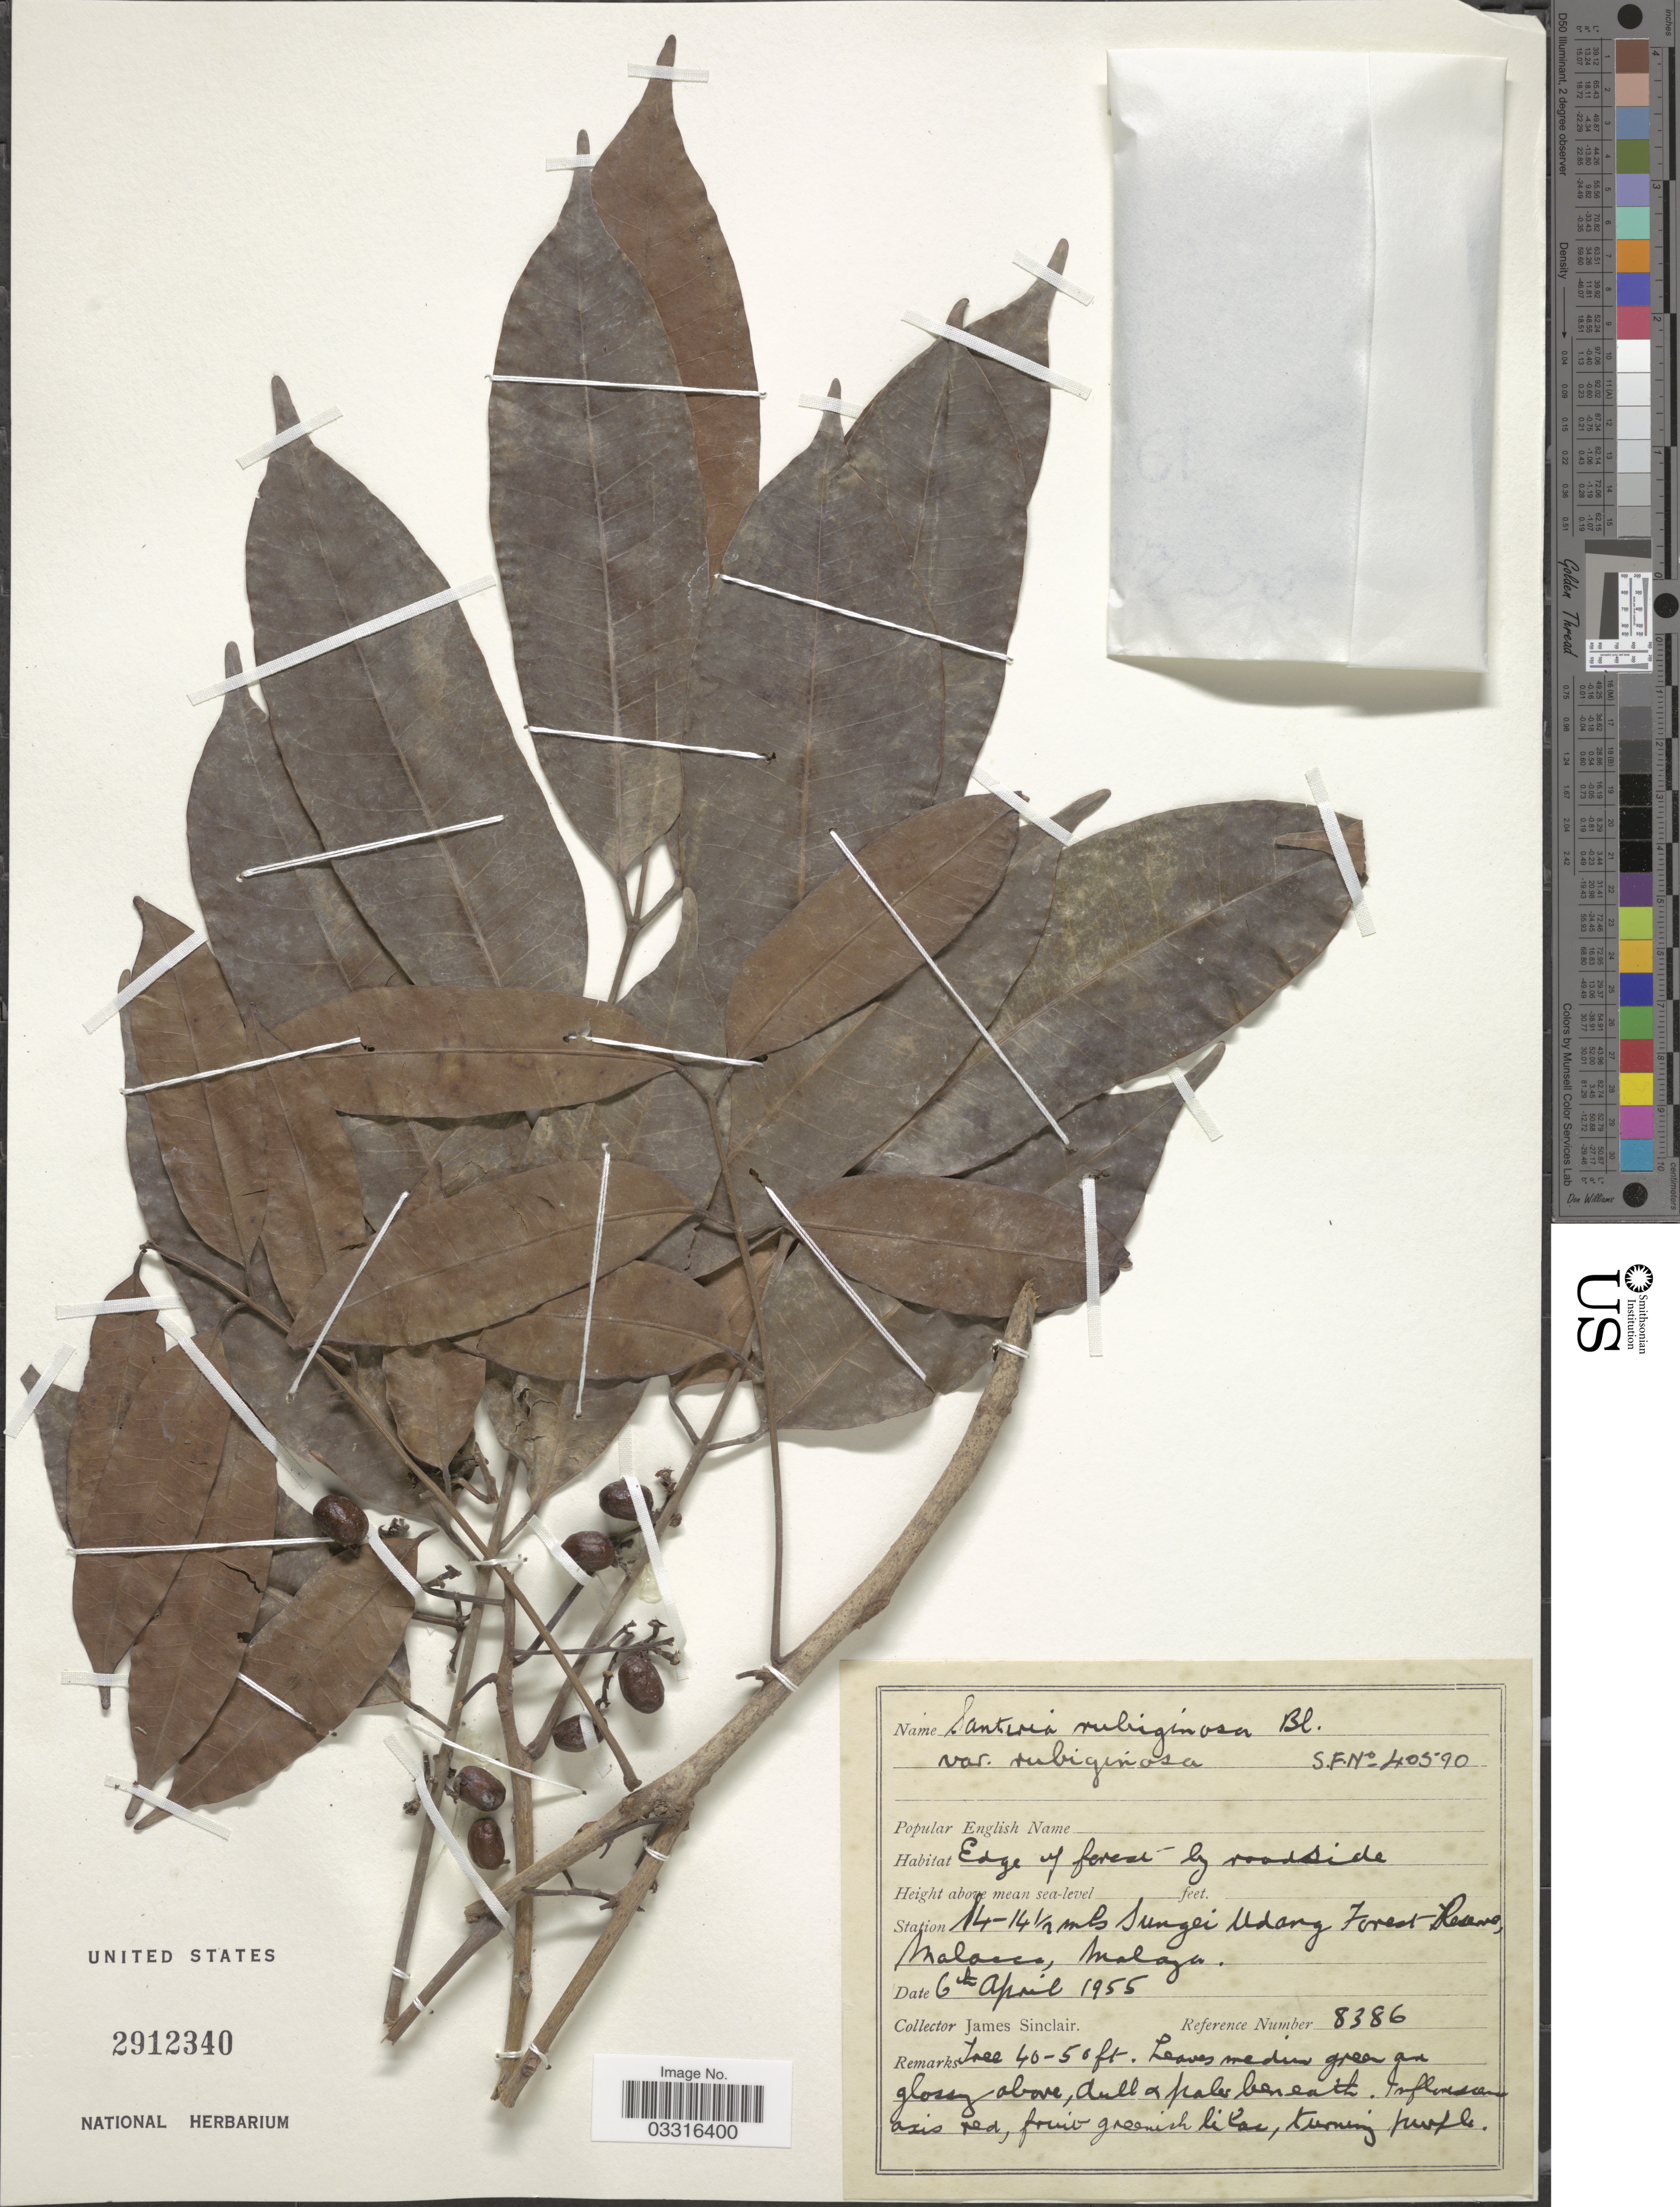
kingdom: Plantae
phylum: Tracheophyta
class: Magnoliopsida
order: Sapindales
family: Burseraceae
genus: Santiria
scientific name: Santiria rubiginosa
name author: Blume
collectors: J. Sinclair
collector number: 8386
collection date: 1955-04-06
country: Malaysia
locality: Station 14-14½ mls Sungei Udang Forest Reserve, Malacca, Malaya.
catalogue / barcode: US 2912340